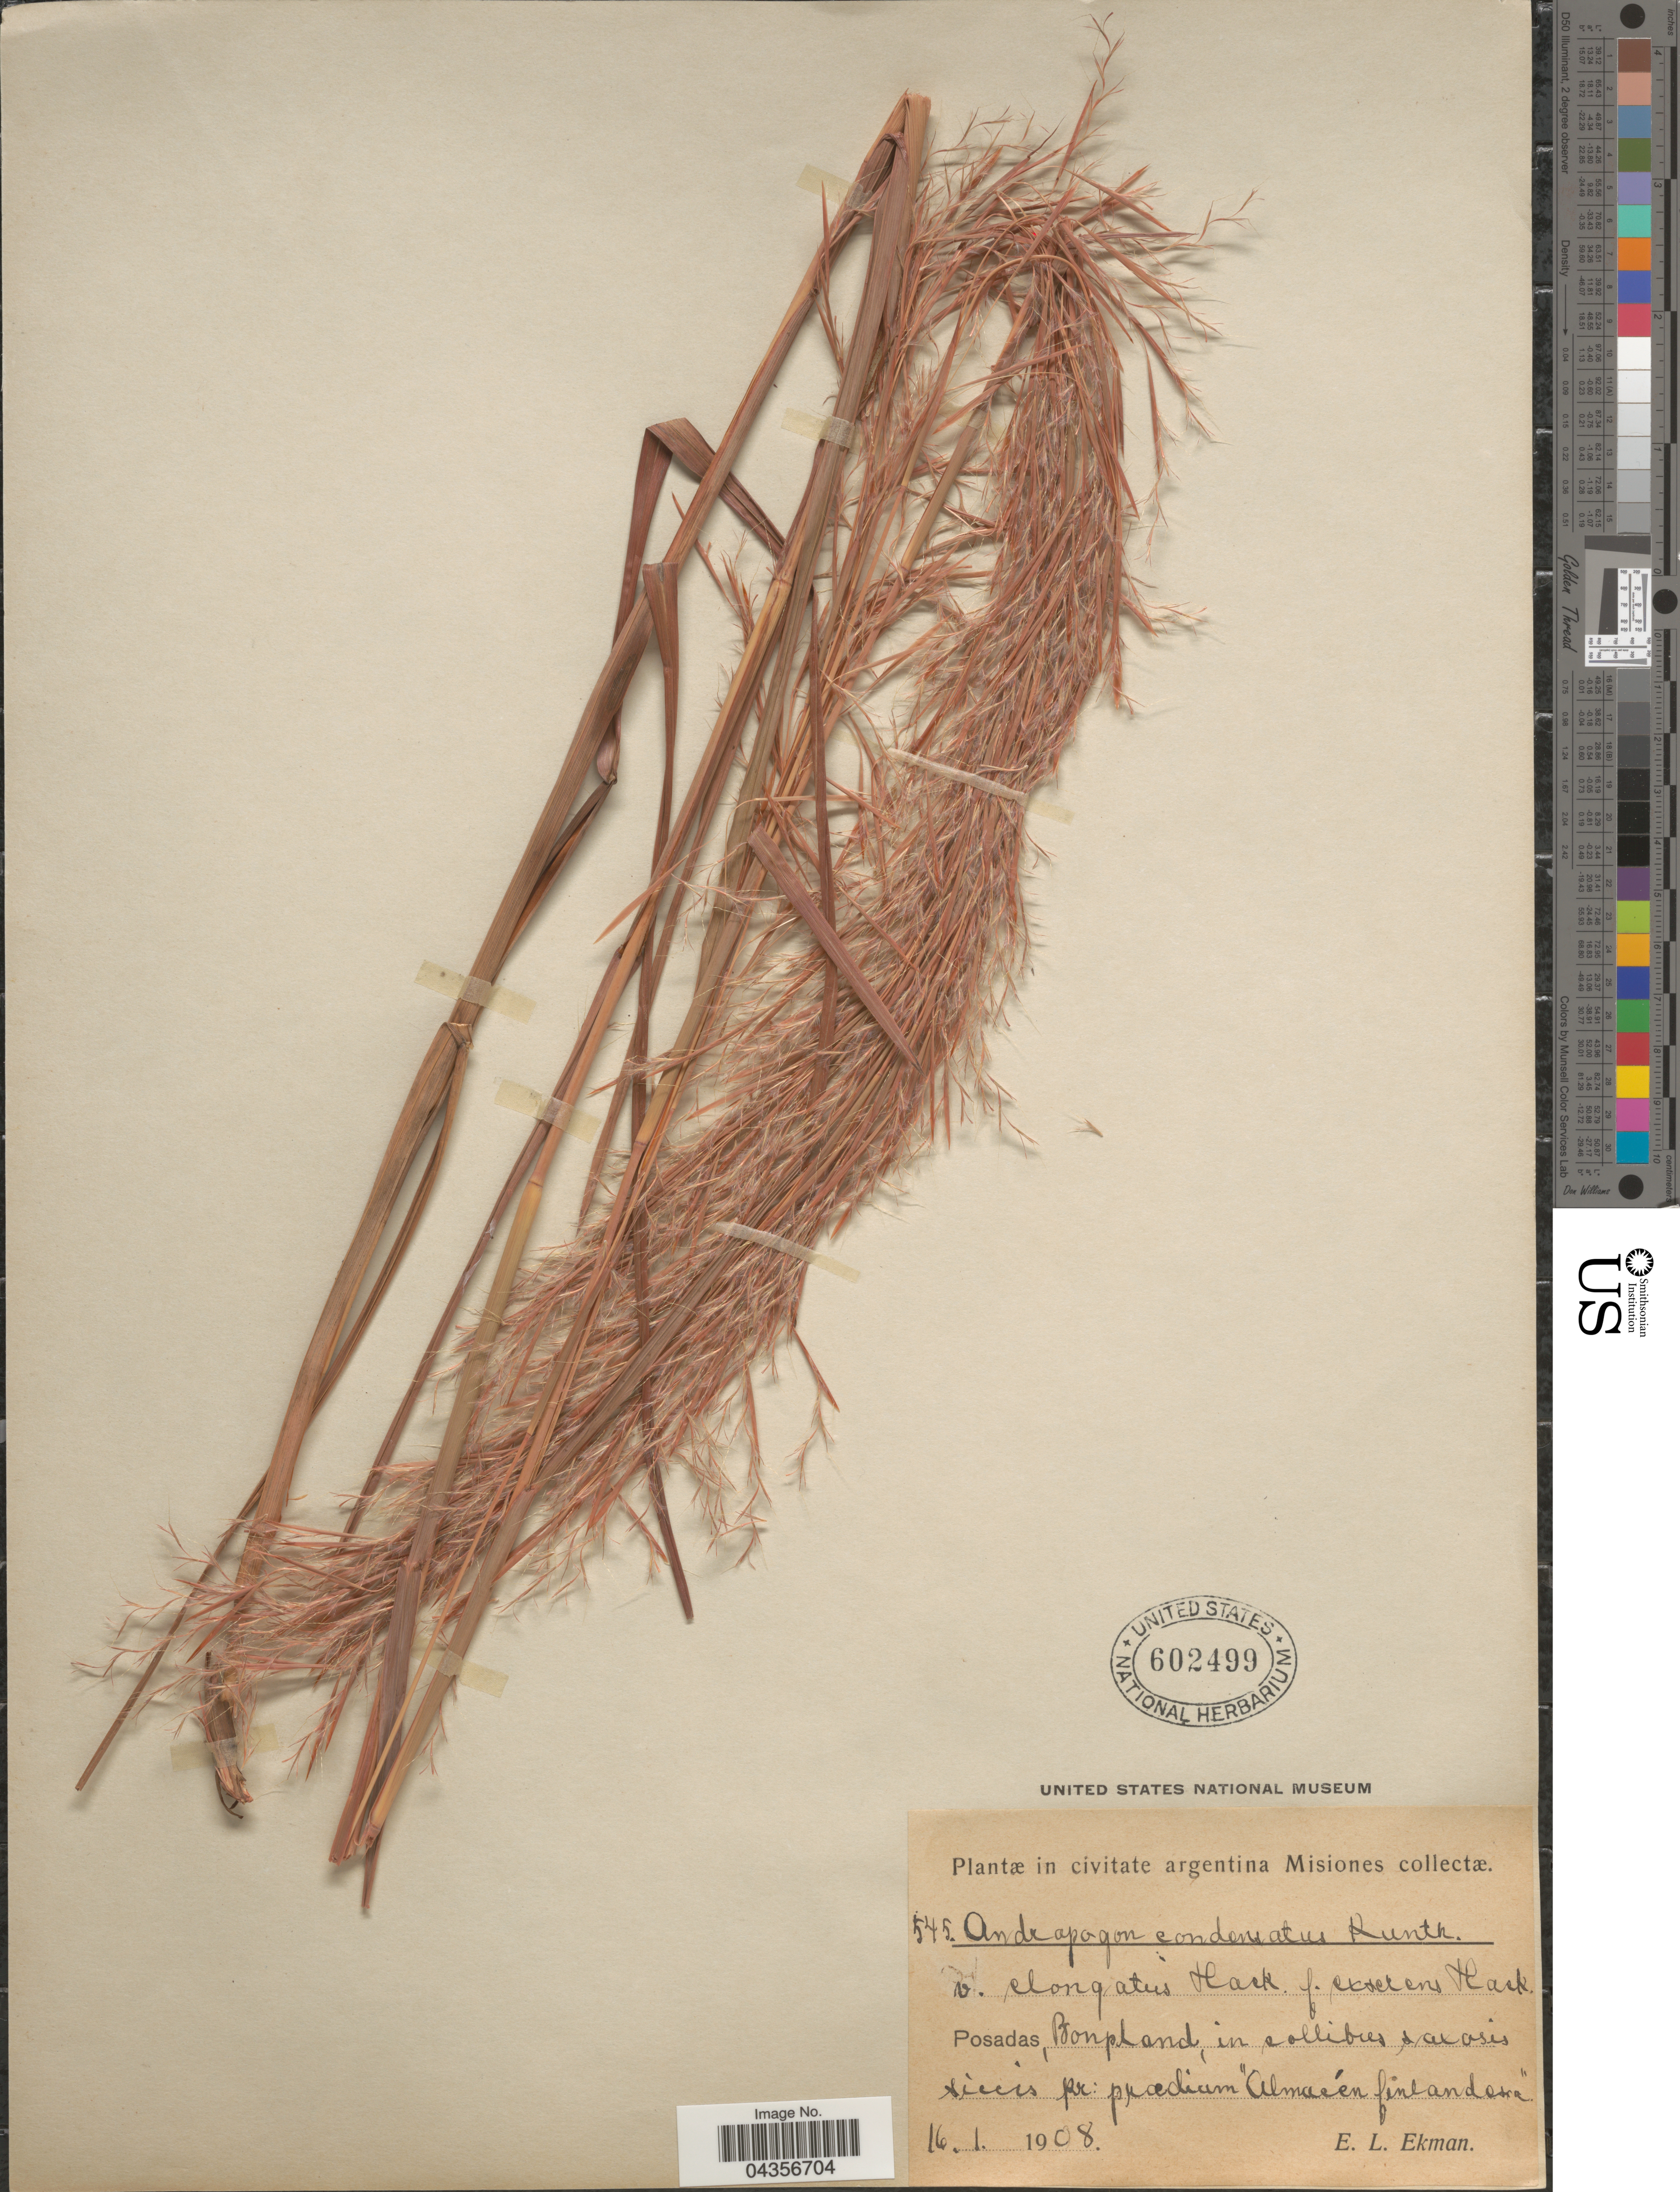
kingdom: Plantae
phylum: Tracheophyta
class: Liliopsida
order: Poales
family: Poaceae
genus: Schizachyrium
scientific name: Schizachyrium microstachyum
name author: (Desv. ex Ham.) Roseng. et al.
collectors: E. L. Ekman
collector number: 545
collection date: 1908-01-16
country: Argentina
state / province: Misiones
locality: Posadas, Bonpland, in collibus saxosis siccis pr. praedium "Almacén finlandesa".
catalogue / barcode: US 602499